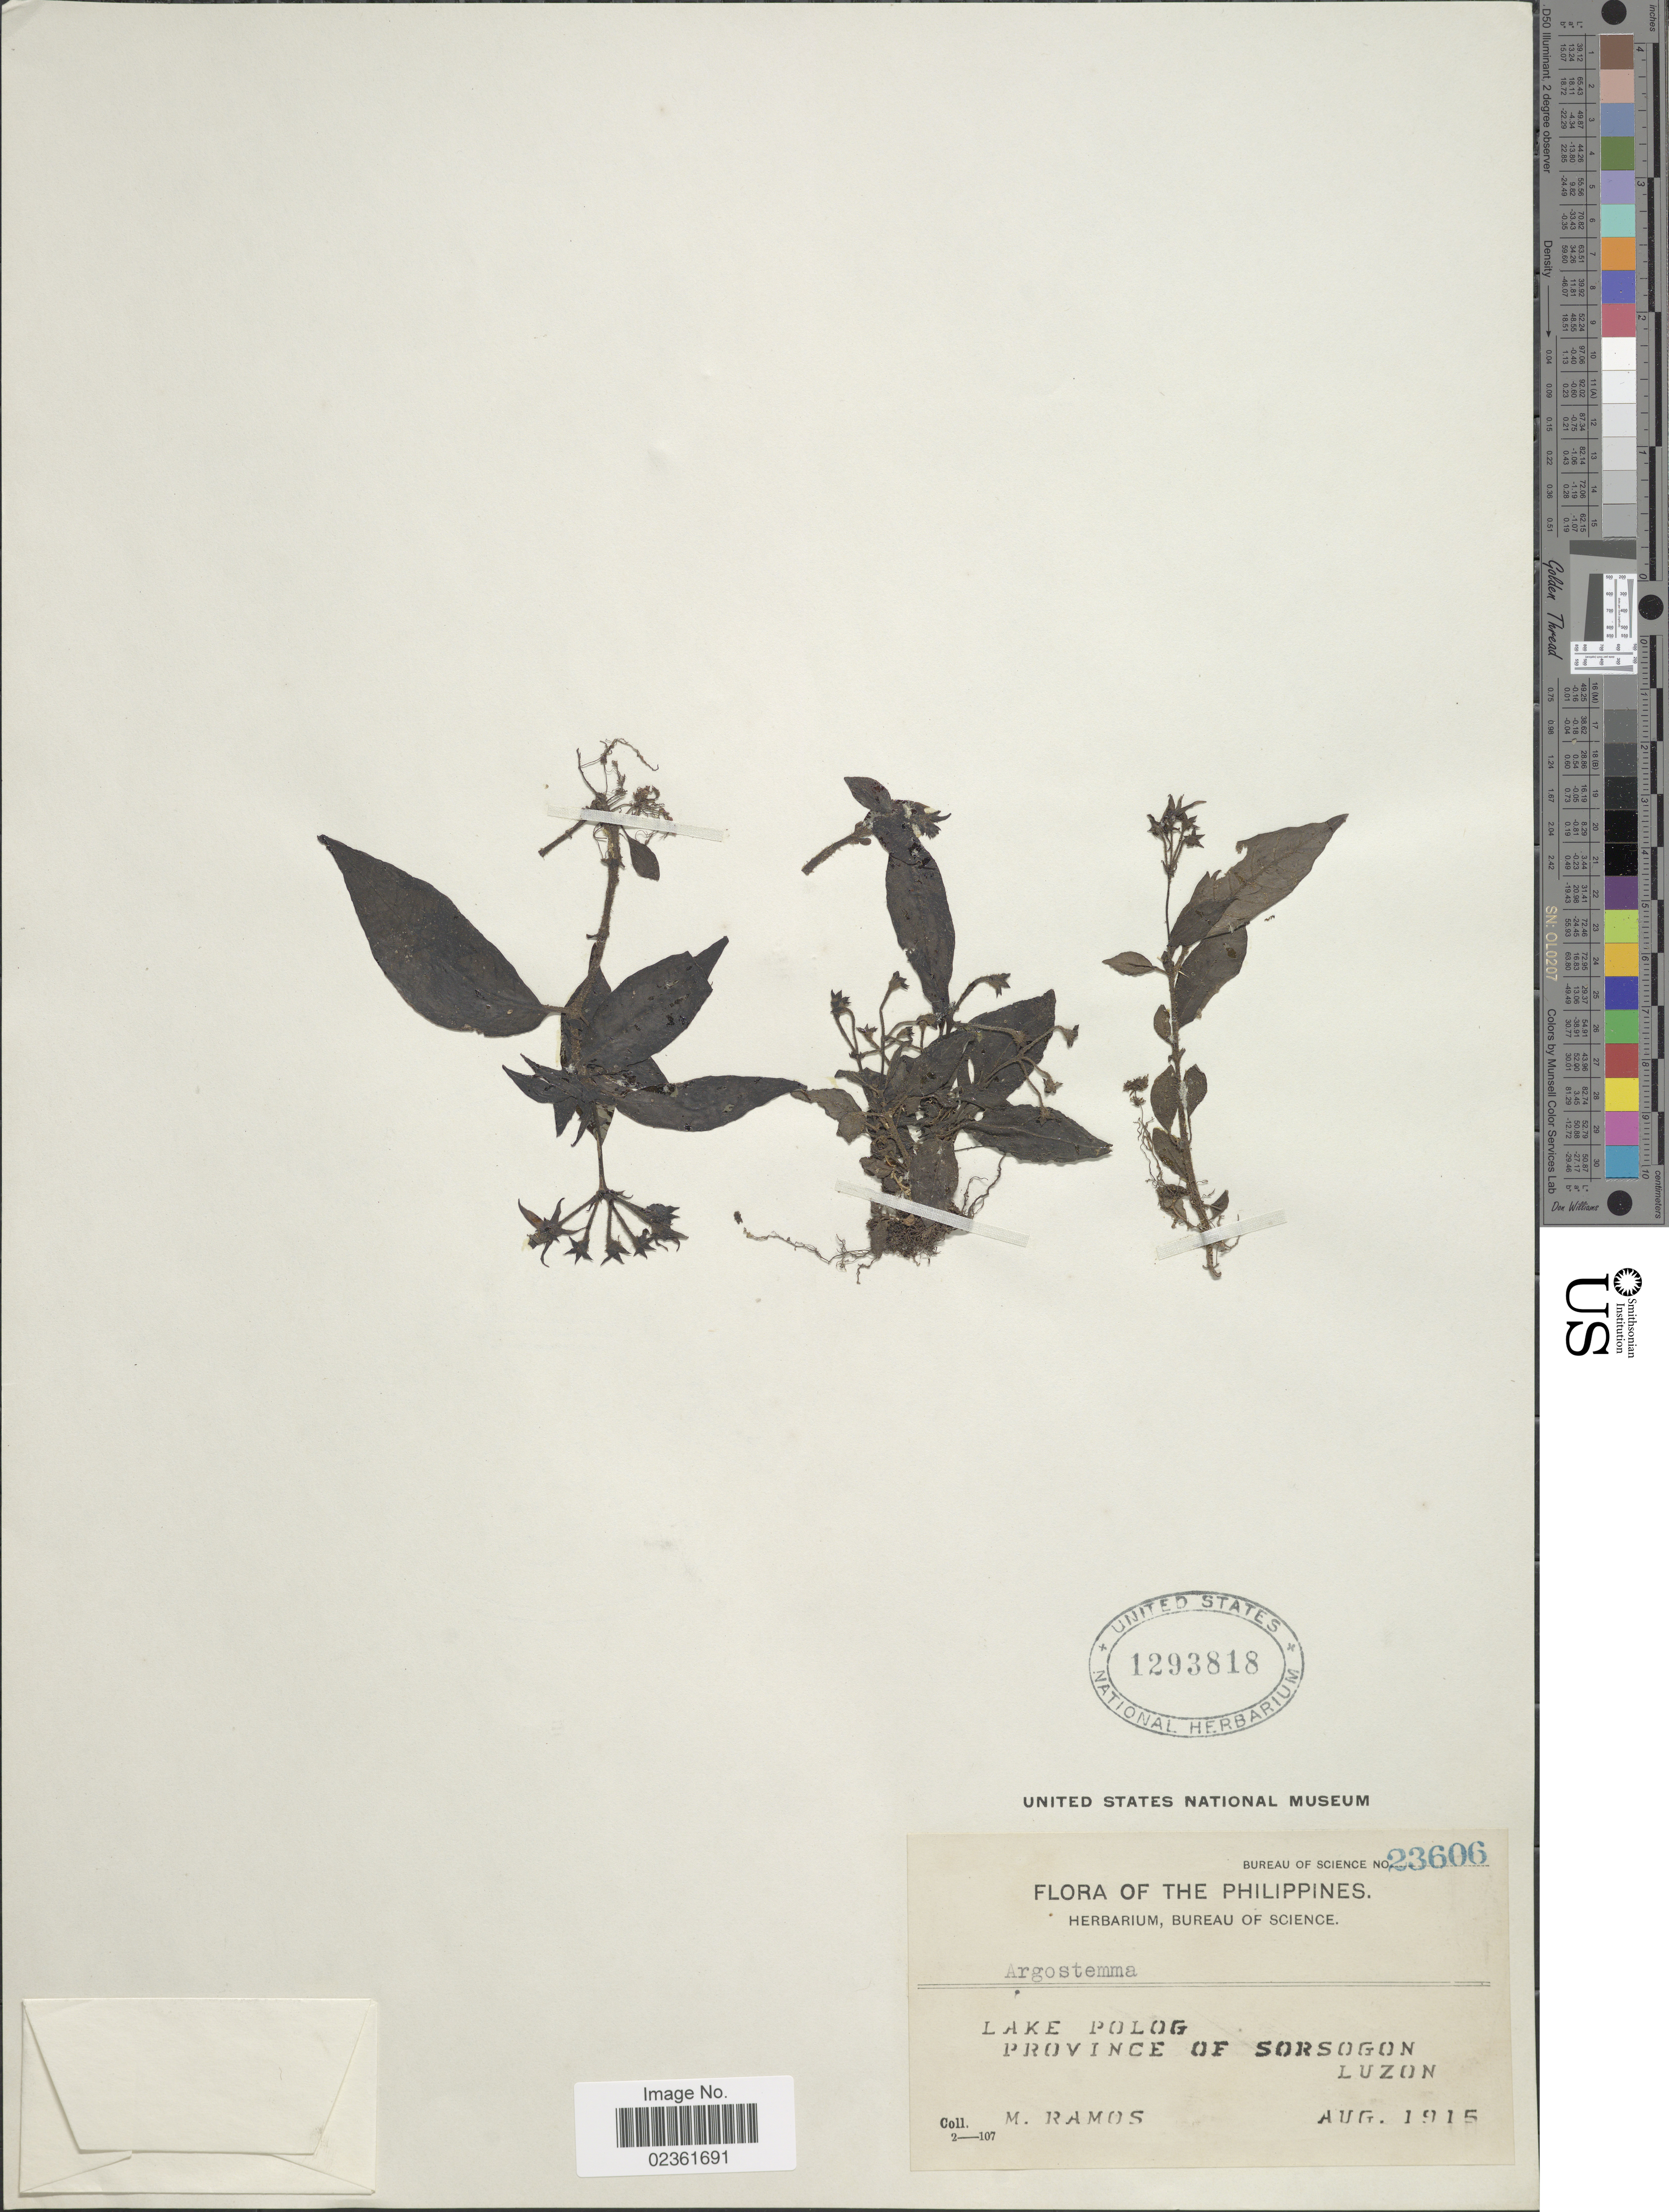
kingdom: Plantae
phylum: Tracheophyta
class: Magnoliopsida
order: Gentianales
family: Rubiaceae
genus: Argostemma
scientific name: Argostemma sp.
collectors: M. Ramos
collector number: Bureau of Science 23606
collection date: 1915-08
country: Philippines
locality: Lake Polog, Province of Sorsogon, Luzon.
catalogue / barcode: US 1293818